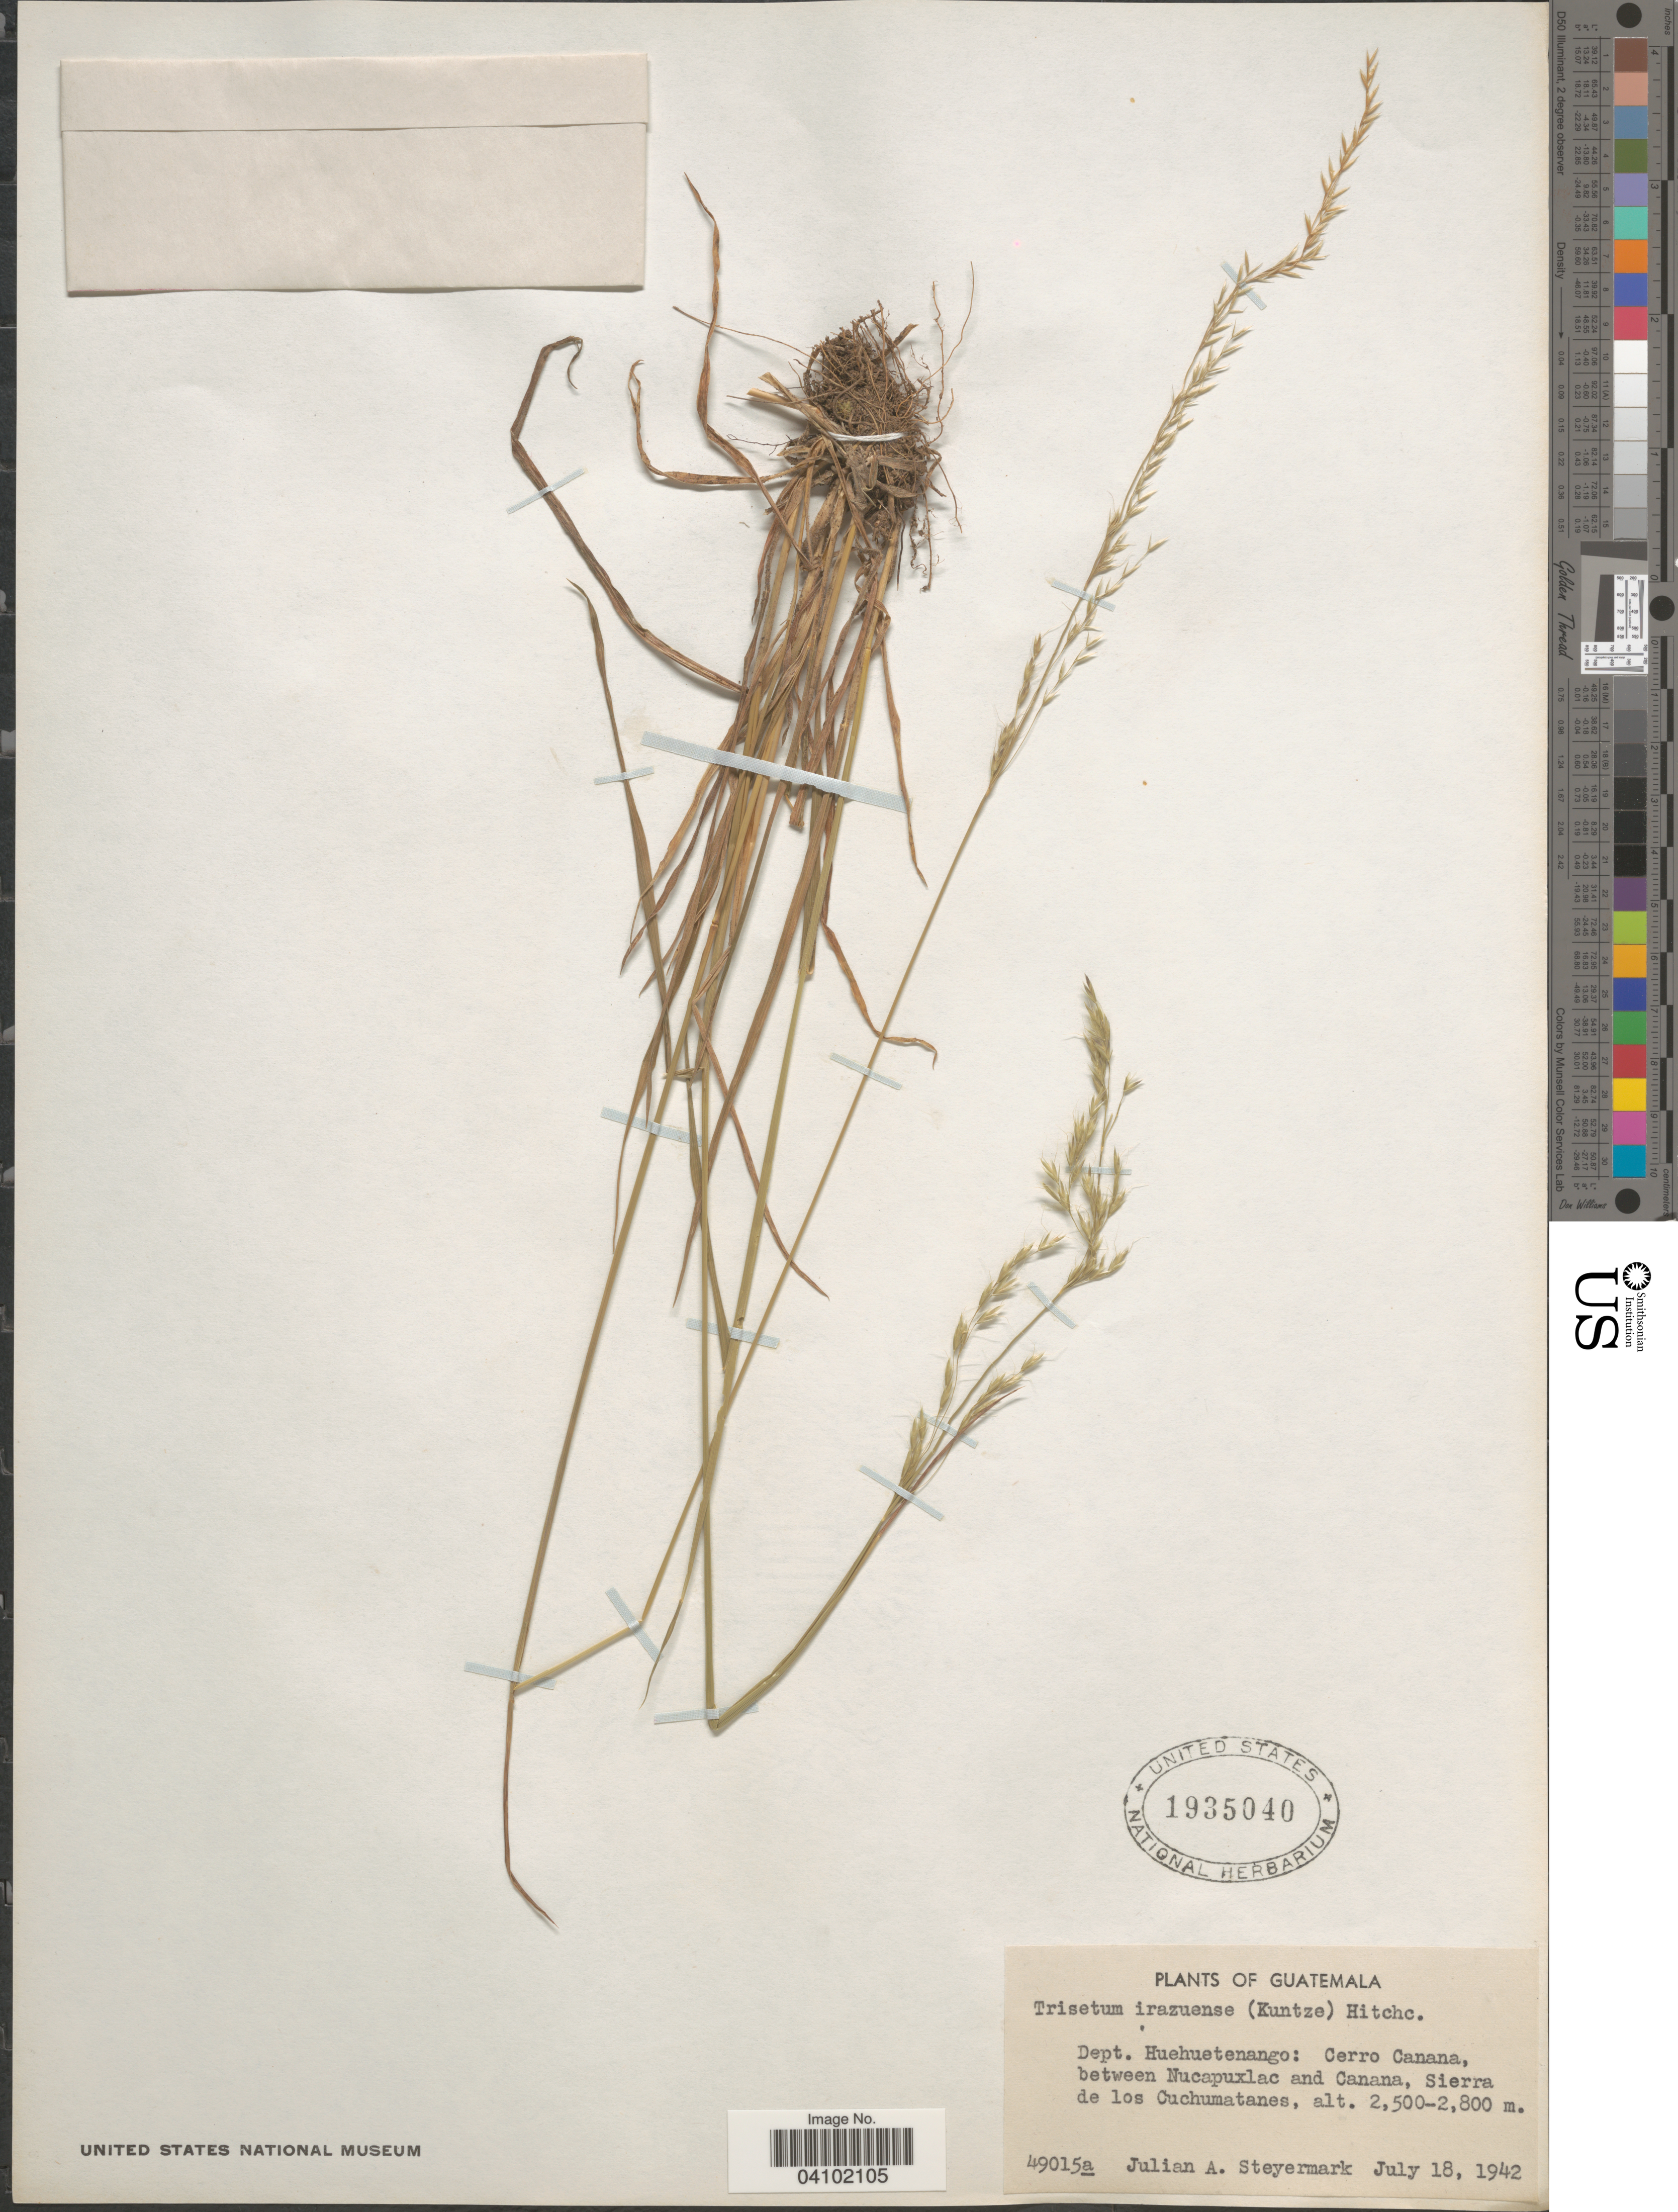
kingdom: Plantae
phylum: Tracheophyta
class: Liliopsida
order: Poales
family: Poaceae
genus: Peyritschia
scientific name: Peyritschia irazuensis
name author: (Kuntze) P.M. Peterson et al.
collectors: J. Steyermark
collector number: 49015a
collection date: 1942-07-18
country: Guatemala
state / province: Huehuetenango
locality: Dept. Huehuetenango: Cerro Canana, between Nucapuxlac and Canana, Sierra de los Cuchumatanes.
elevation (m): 2500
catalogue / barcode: US 1935040